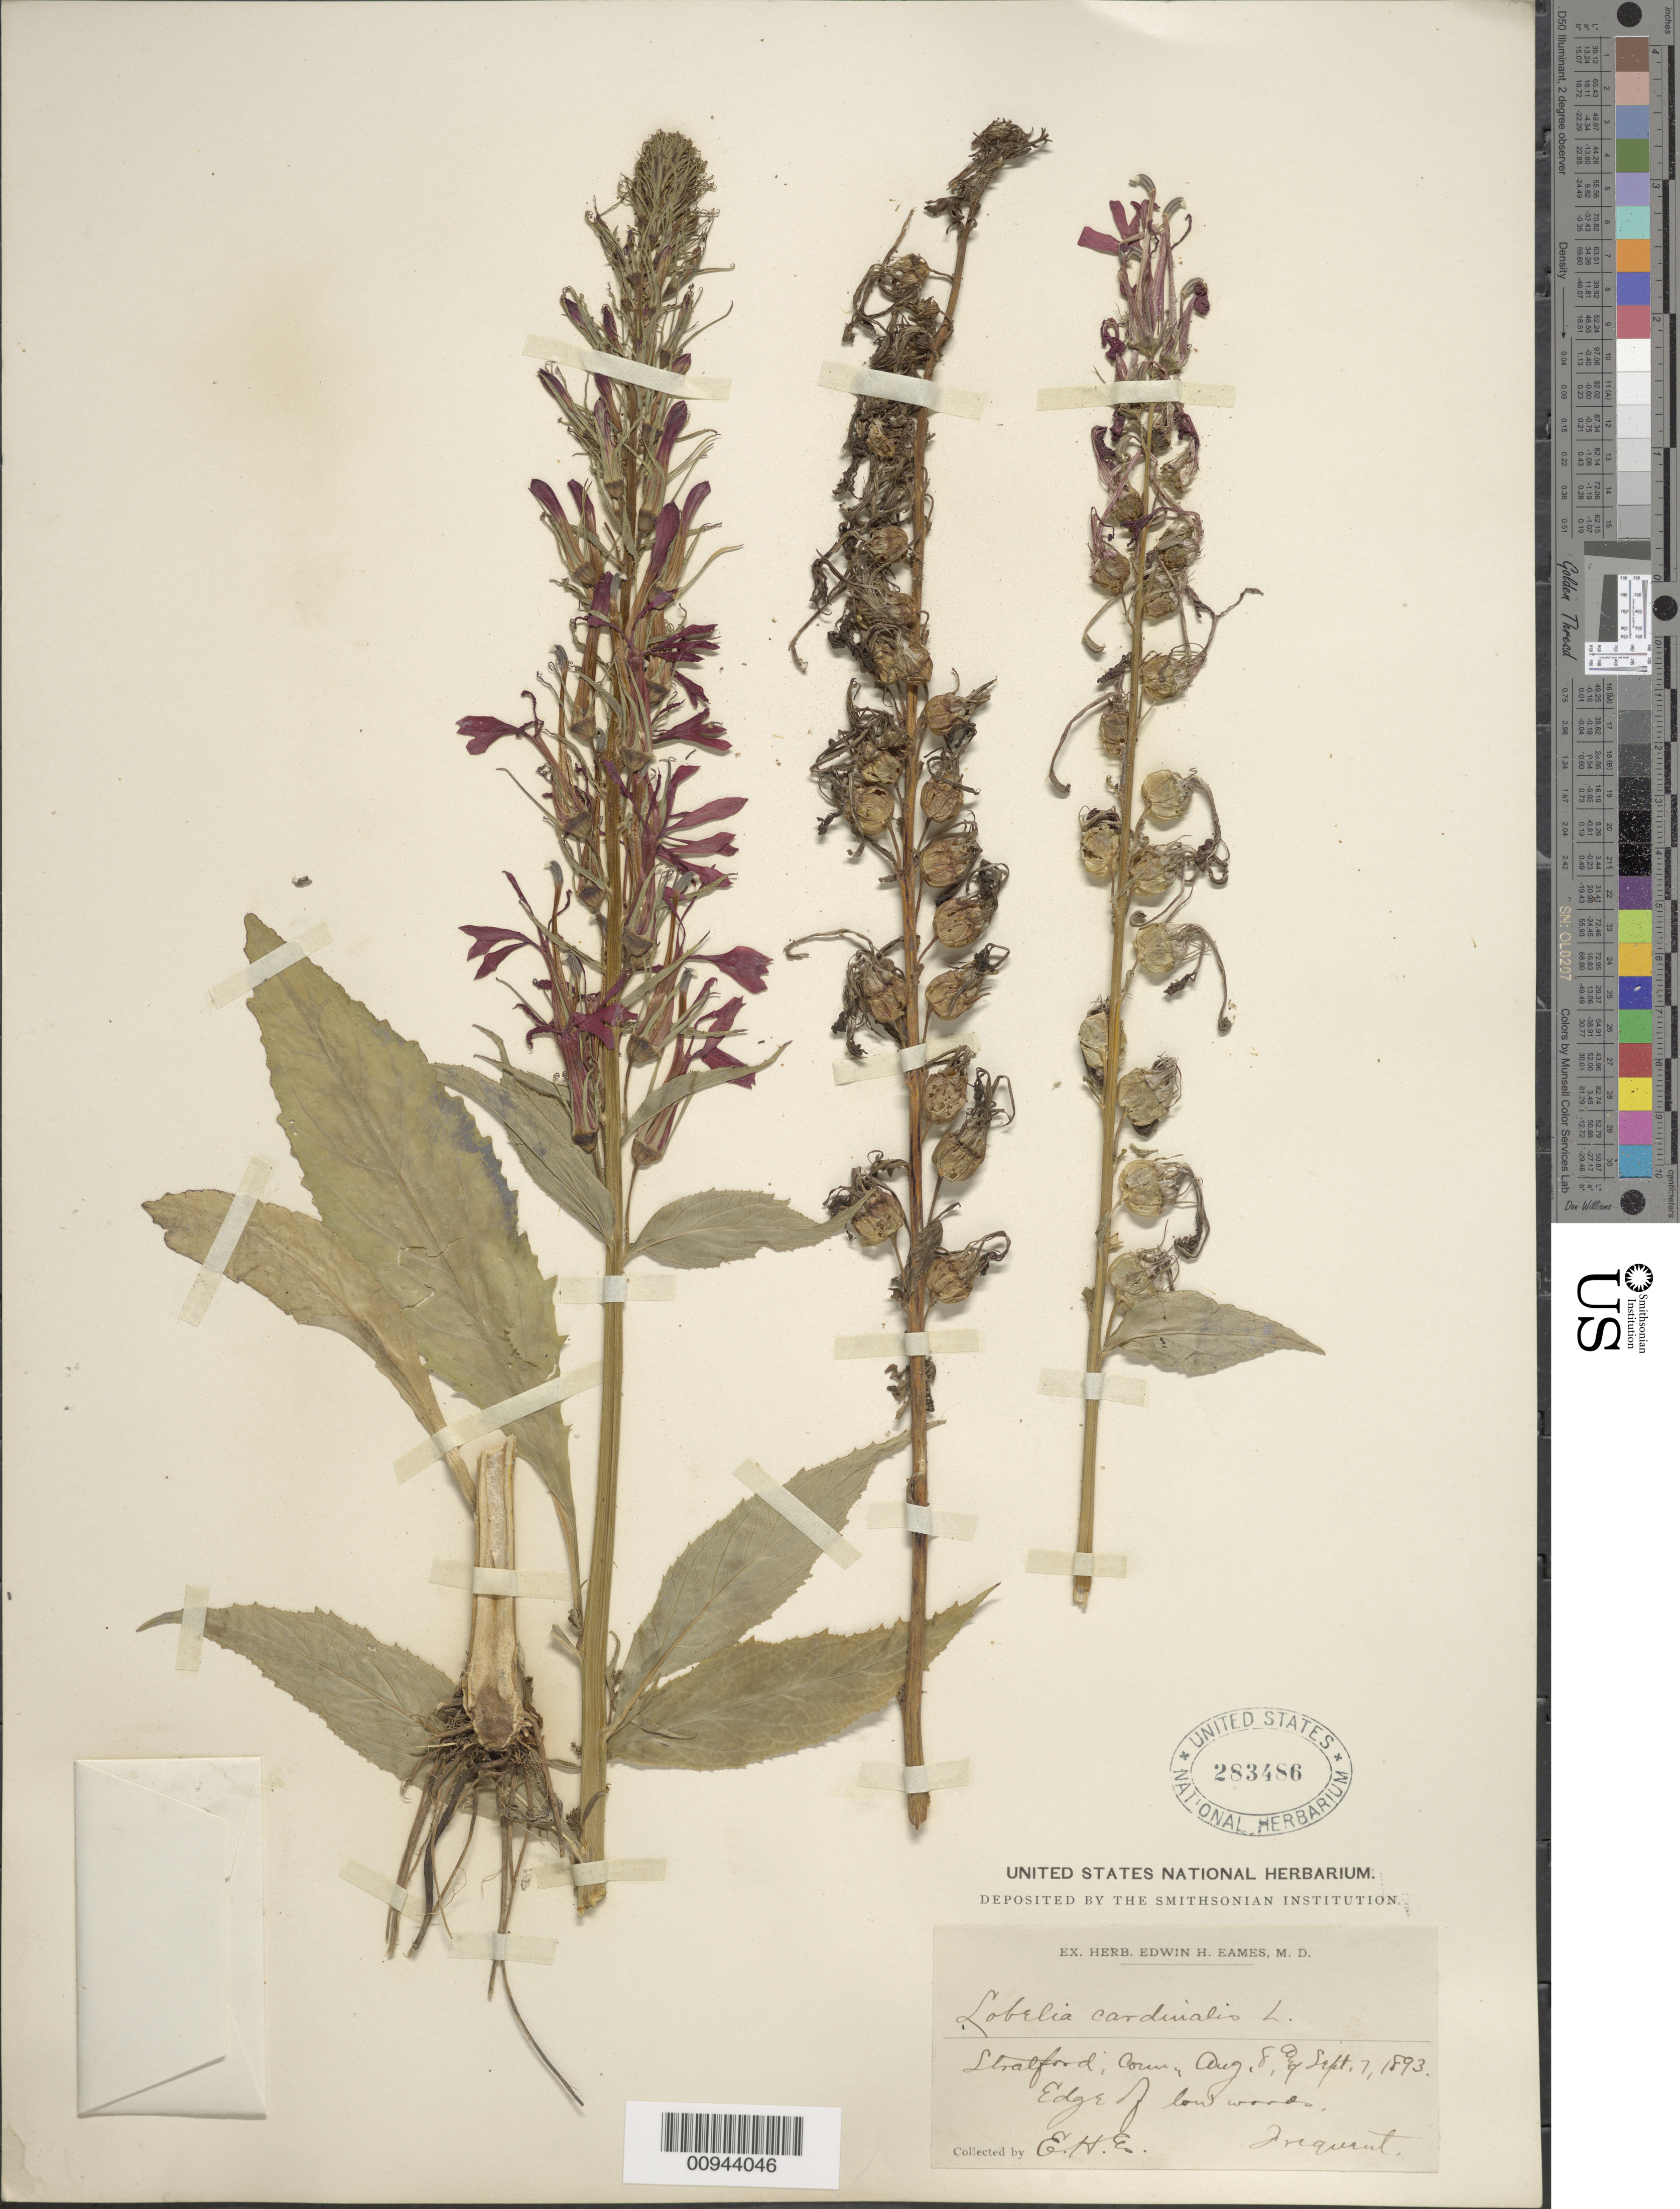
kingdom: Plantae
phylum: Tracheophyta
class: Magnoliopsida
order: Asterales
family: Campanulaceae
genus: Lobelia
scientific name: Lobelia cardinalis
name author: L.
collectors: E. H. Eames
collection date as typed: Aug. 8 and Sept. 1893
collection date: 1893-08-08,1893-09-07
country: United States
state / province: Connecticut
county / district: Fairfield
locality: Stratford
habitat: edge of low woods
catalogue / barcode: US 283486